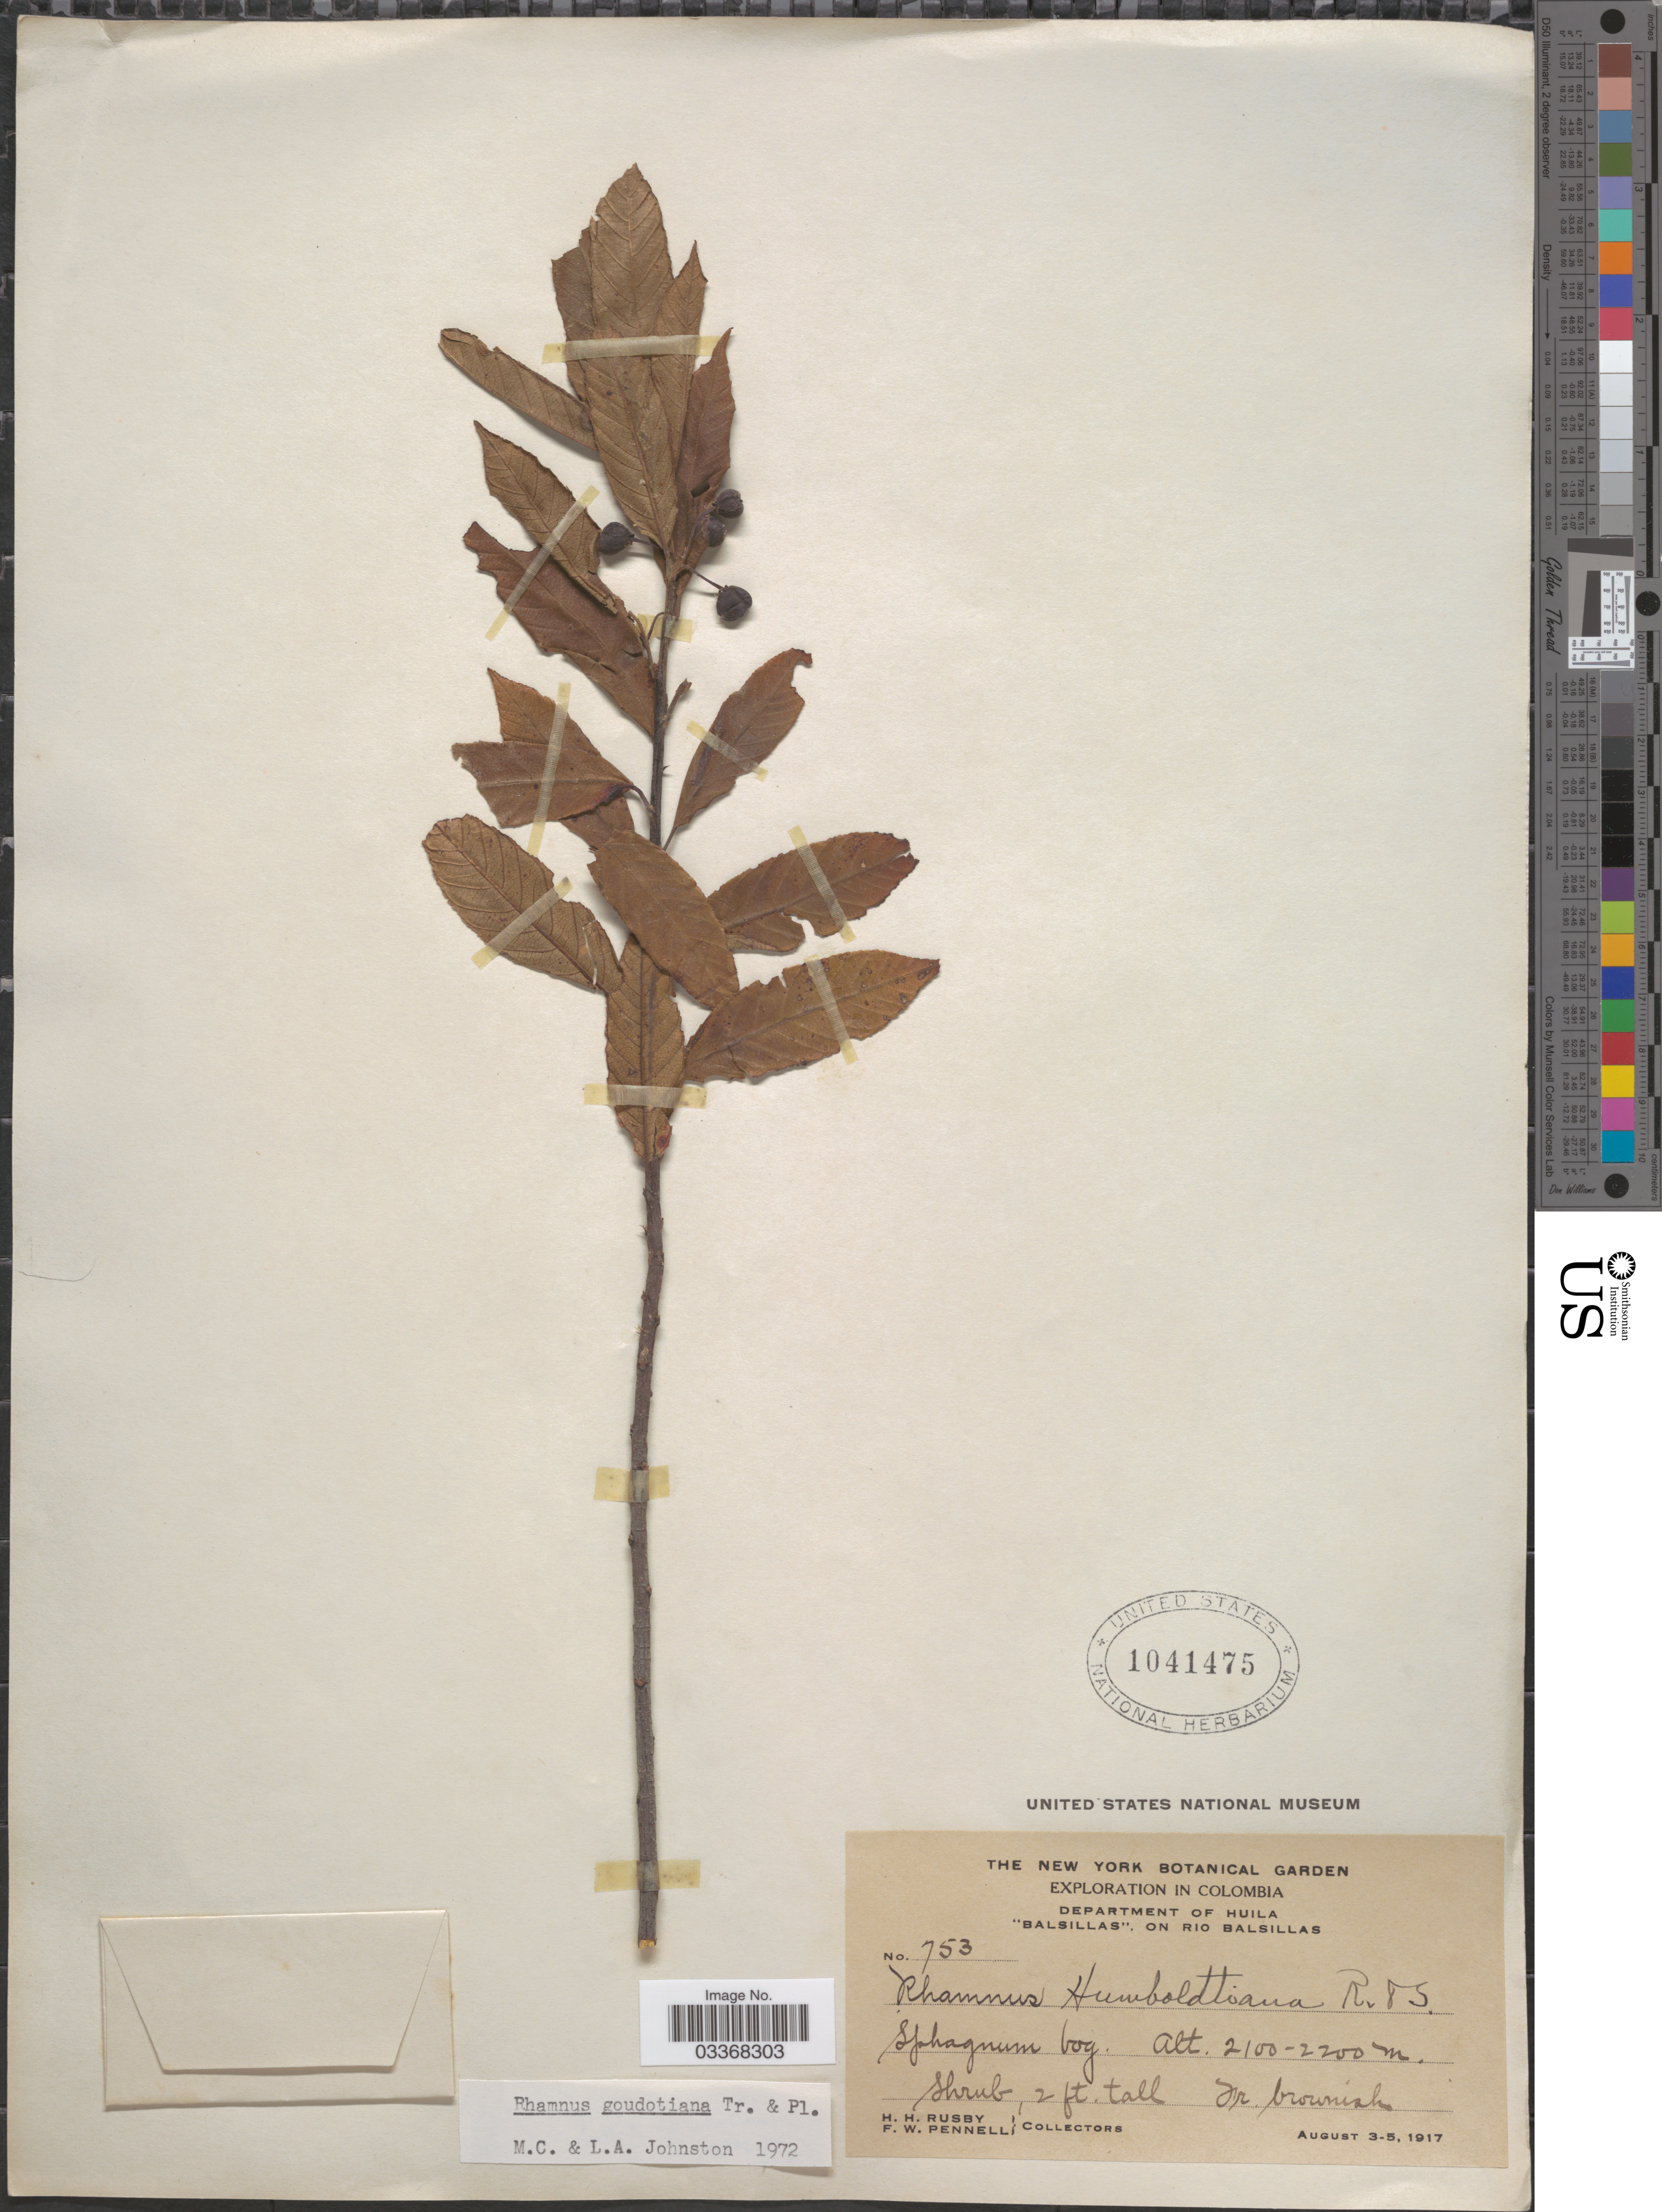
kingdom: Plantae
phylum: Tracheophyta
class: Magnoliopsida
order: Rosales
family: Rhamnaceae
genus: Frangula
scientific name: Frangula goudotiana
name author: (Triana & Planch.) Grubov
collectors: H. H. Rusby & F. W. Pennell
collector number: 753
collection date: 1917-08-03/1917-08-05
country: Colombia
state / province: Huila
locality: Department of Huila, "Balsillas", on Rio Balsillas.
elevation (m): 2100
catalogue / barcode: US 1041475